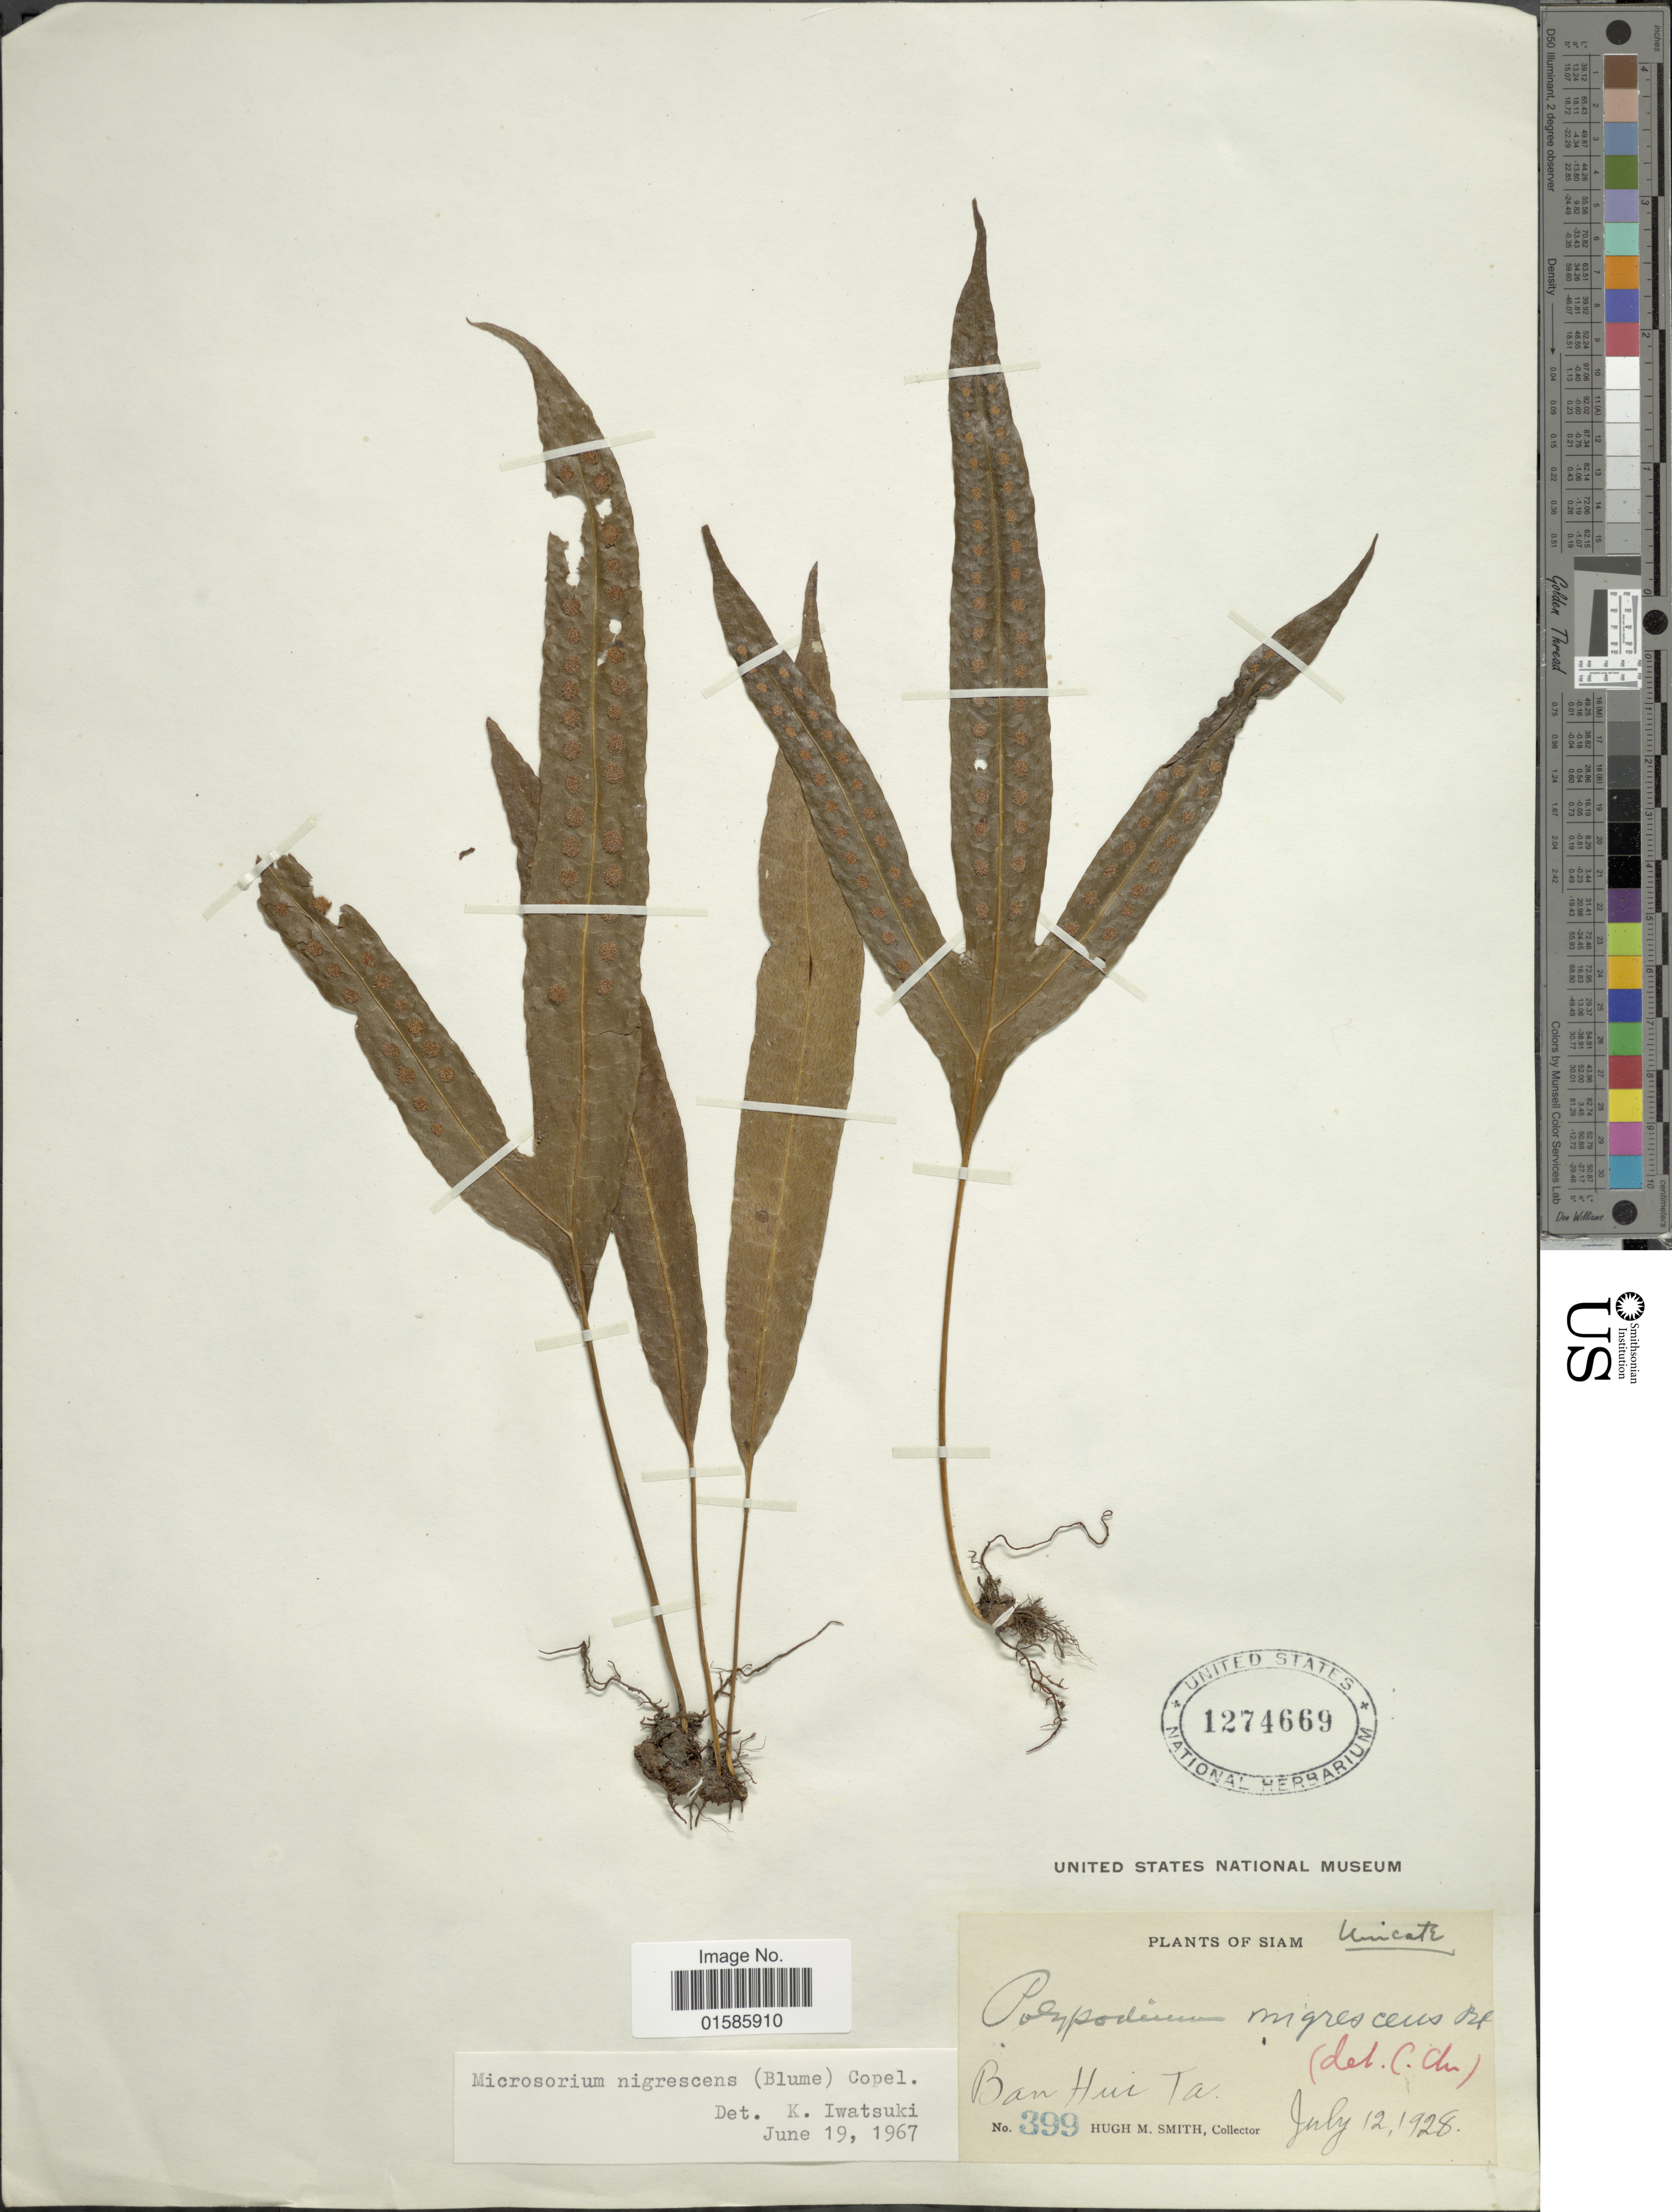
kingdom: Plantae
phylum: Tracheophyta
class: Polypodiopsida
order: Polypodiales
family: Polypodiaceae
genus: Microsorum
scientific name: Microsorum nigrescens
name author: (Blume) Copel.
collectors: H. M. Smith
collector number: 399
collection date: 1928-07-12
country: Thailand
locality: Siam, Ban Hui Ta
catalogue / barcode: US 1274669